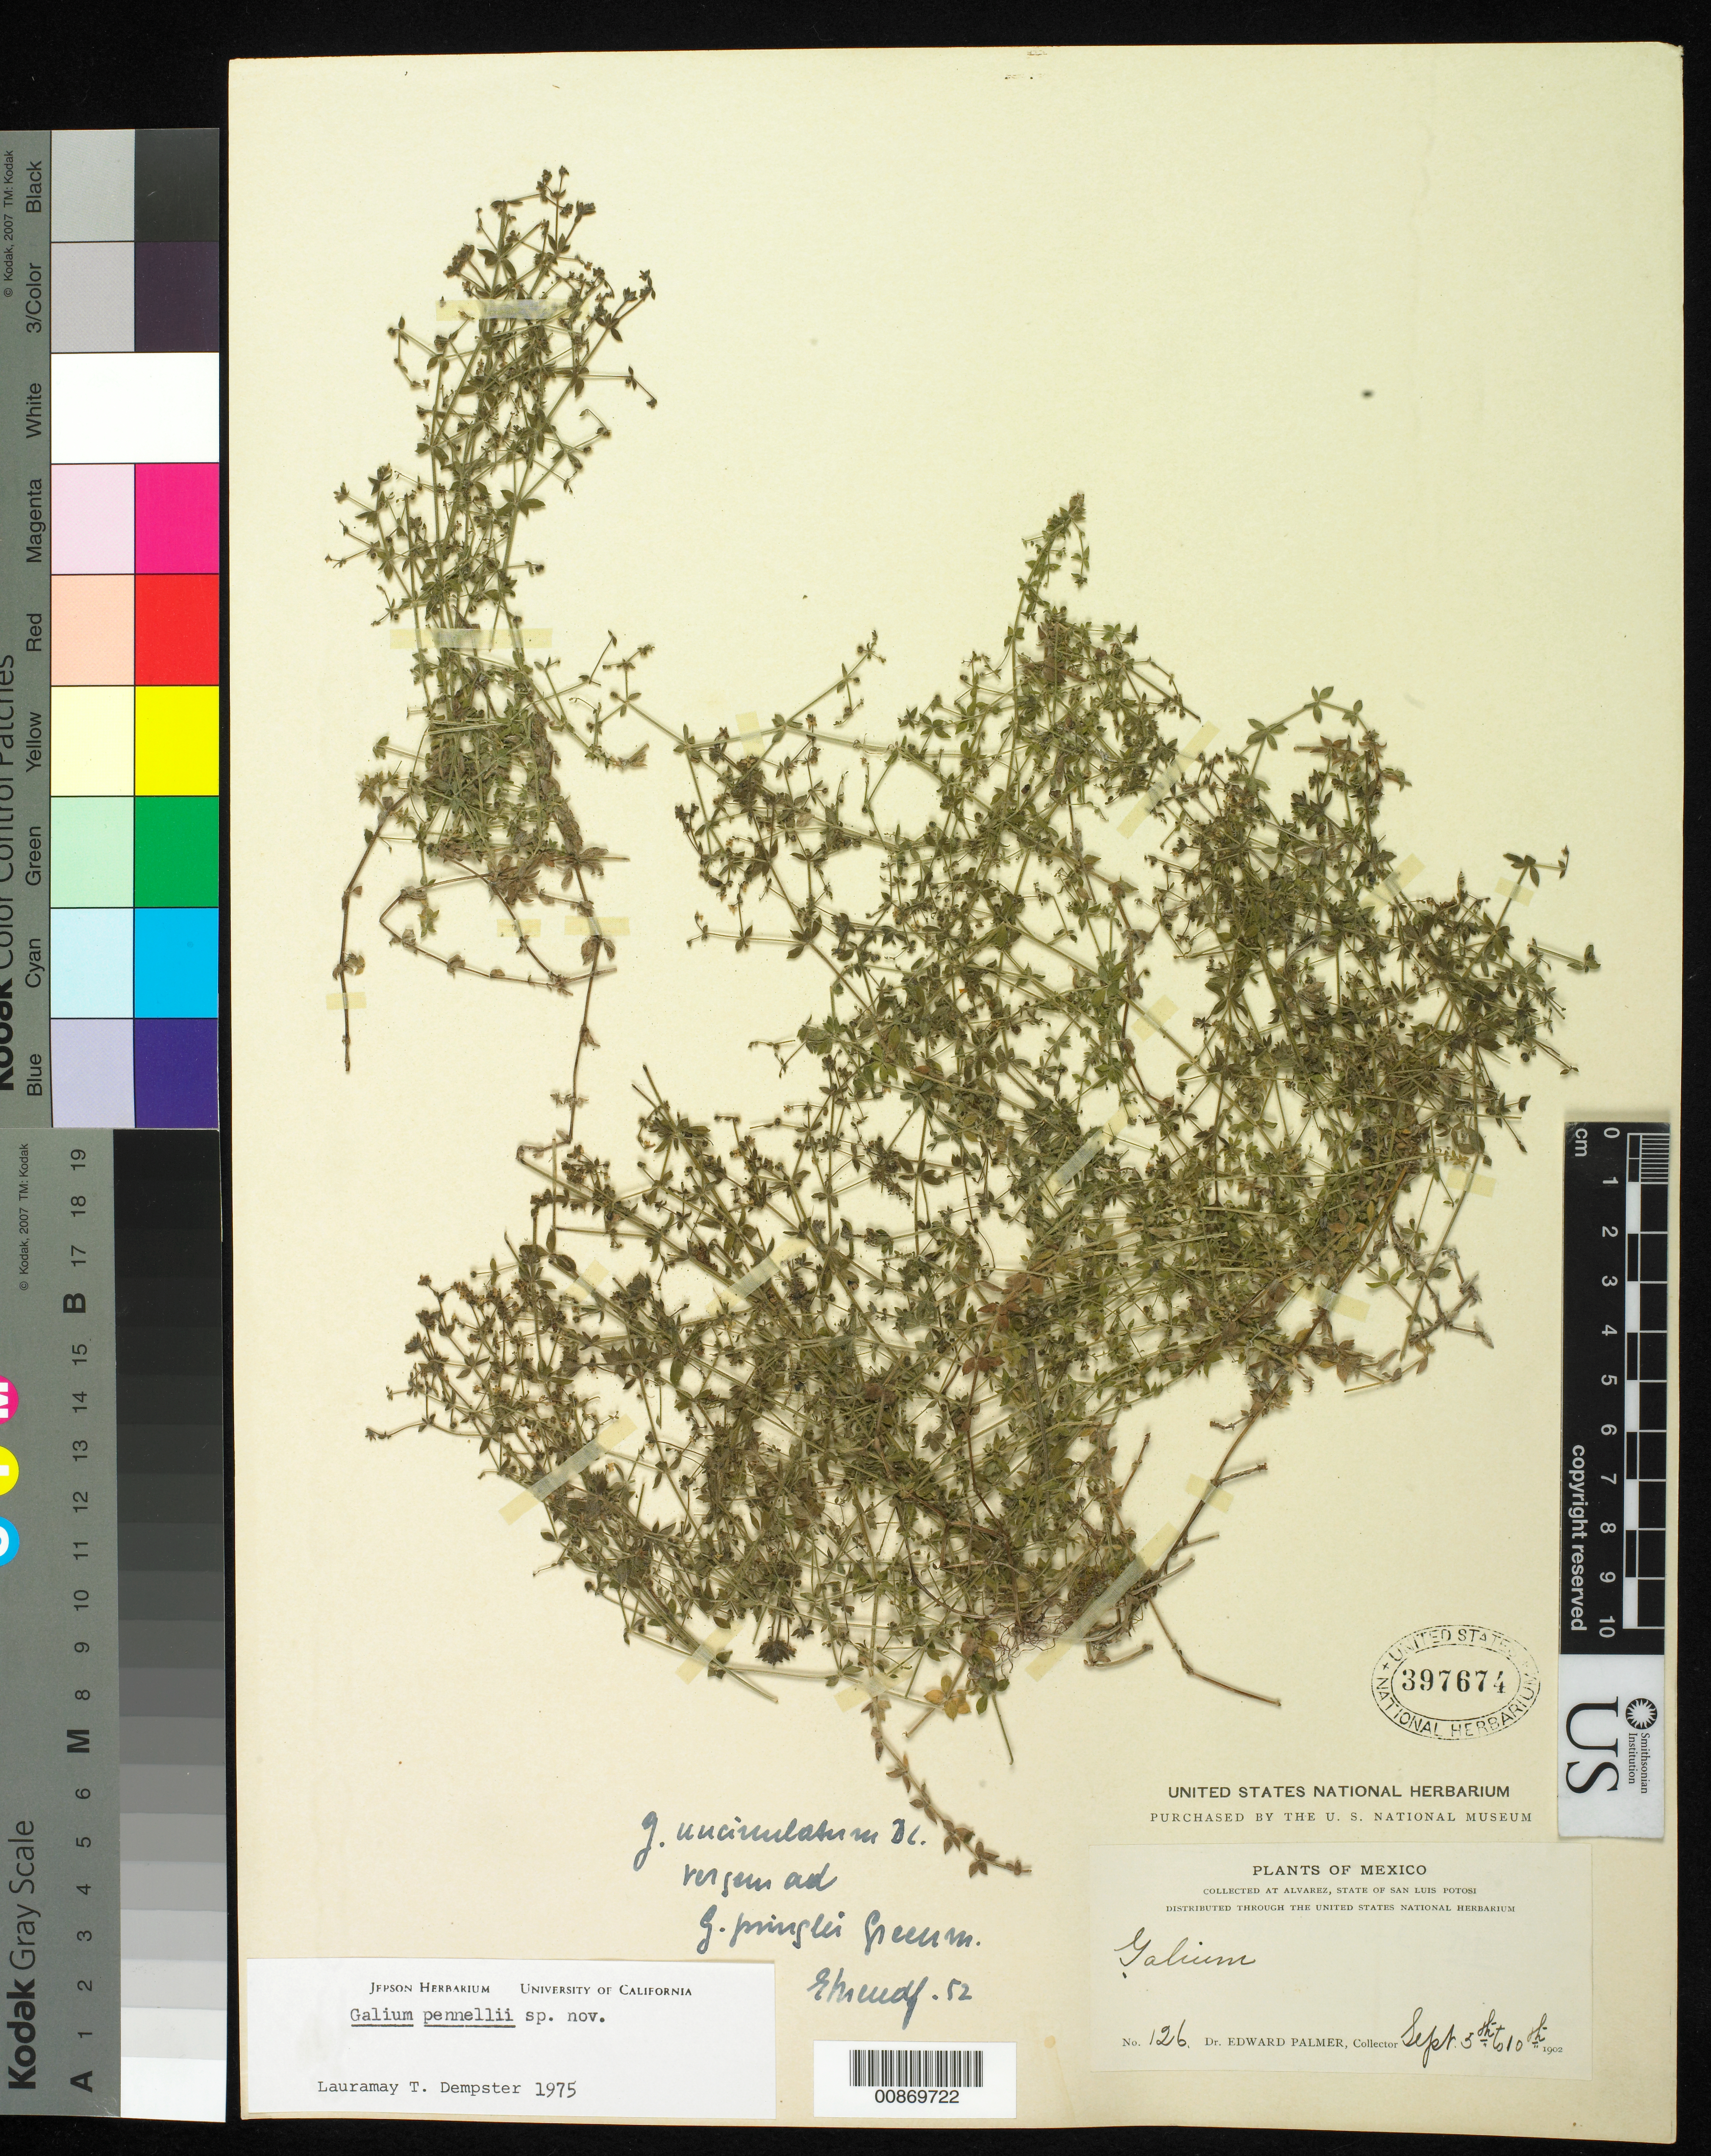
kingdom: Plantae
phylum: Tracheophyta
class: Magnoliopsida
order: Gentianales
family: Rubiaceae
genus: Galium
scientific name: Galium pennellii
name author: Dempster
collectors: E. Palmer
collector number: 126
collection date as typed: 03 Sep 1902 to 10 Sep 1902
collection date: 1902-09-03/1902-09-10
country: Mexico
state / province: San Luis Potosí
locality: Alvarez, San Luis Potosí.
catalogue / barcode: US 367674